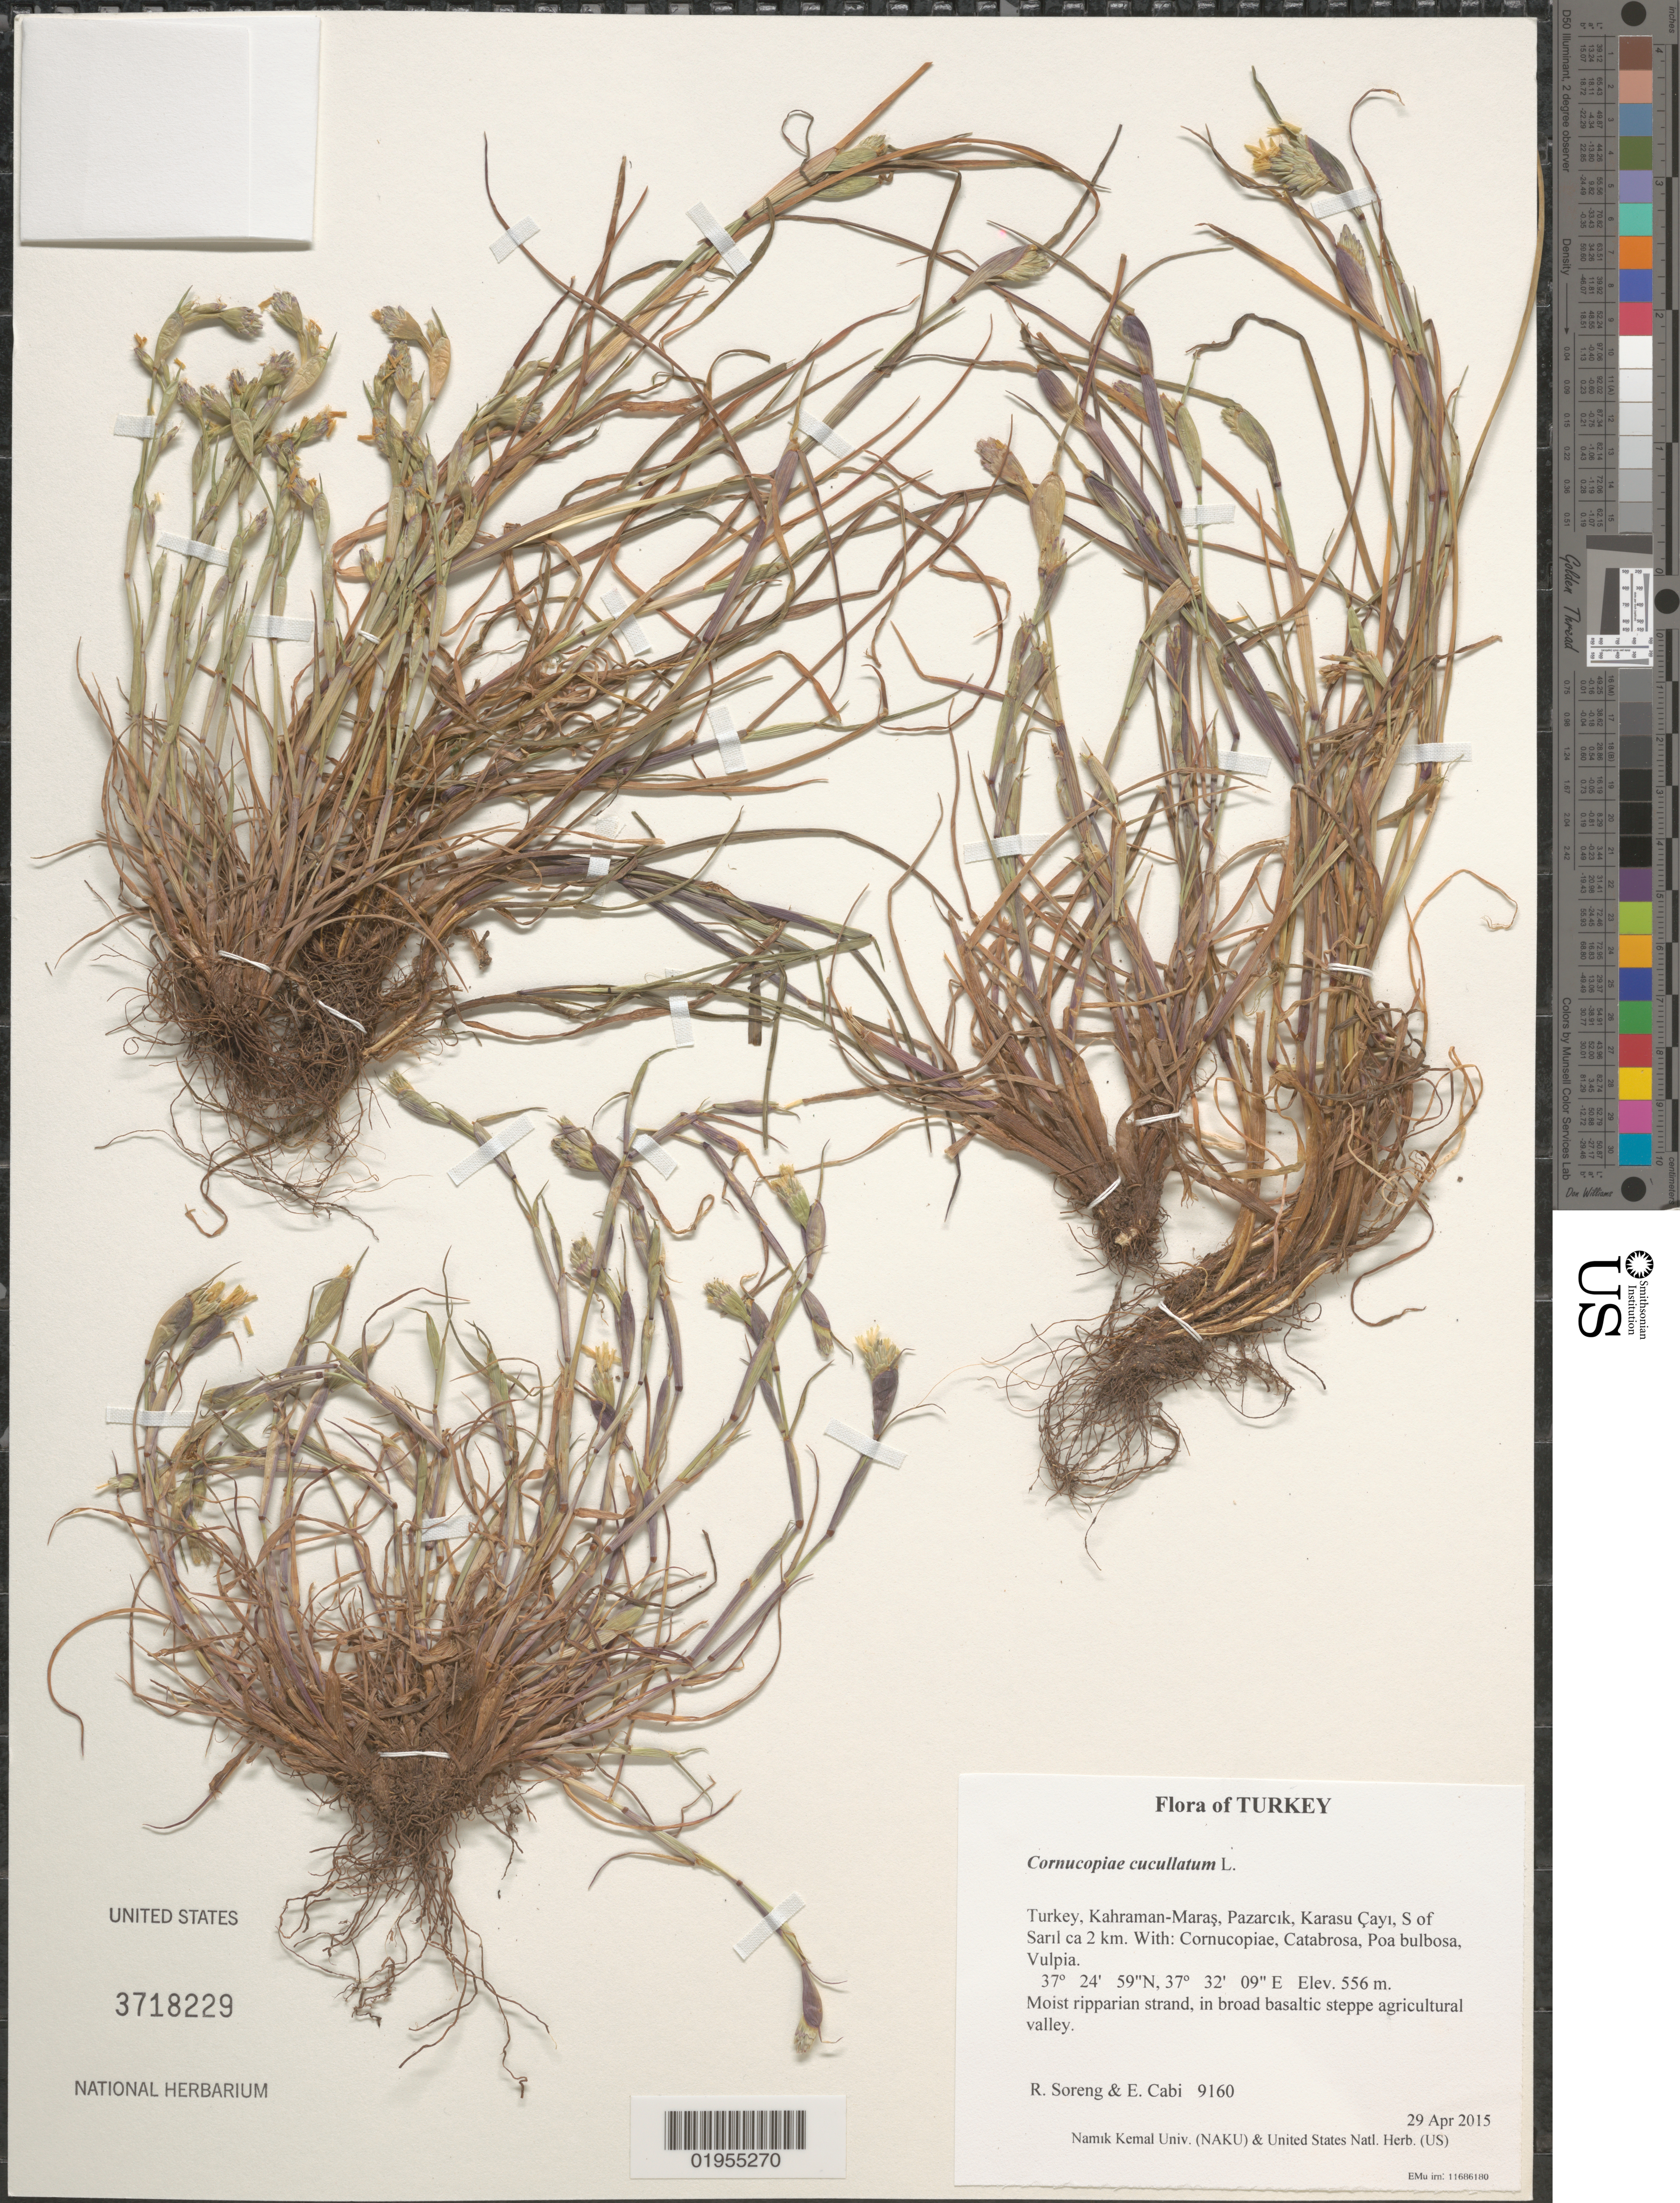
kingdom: Plantae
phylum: Tracheophyta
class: Liliopsida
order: Poales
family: Poaceae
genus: Cornucopiae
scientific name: Cornucopiae cucullatum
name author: L.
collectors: R. J. Soreng & E. Cabi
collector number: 9160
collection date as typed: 2015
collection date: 2015-04-29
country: Turkey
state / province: Kahramanmaras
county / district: Pazarcik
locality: Karasu Cay, S of Sarikoy ca 2 km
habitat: Moist ripparian strand, in broad basaltic steppe agricultural valley,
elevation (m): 556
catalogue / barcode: US 3718229